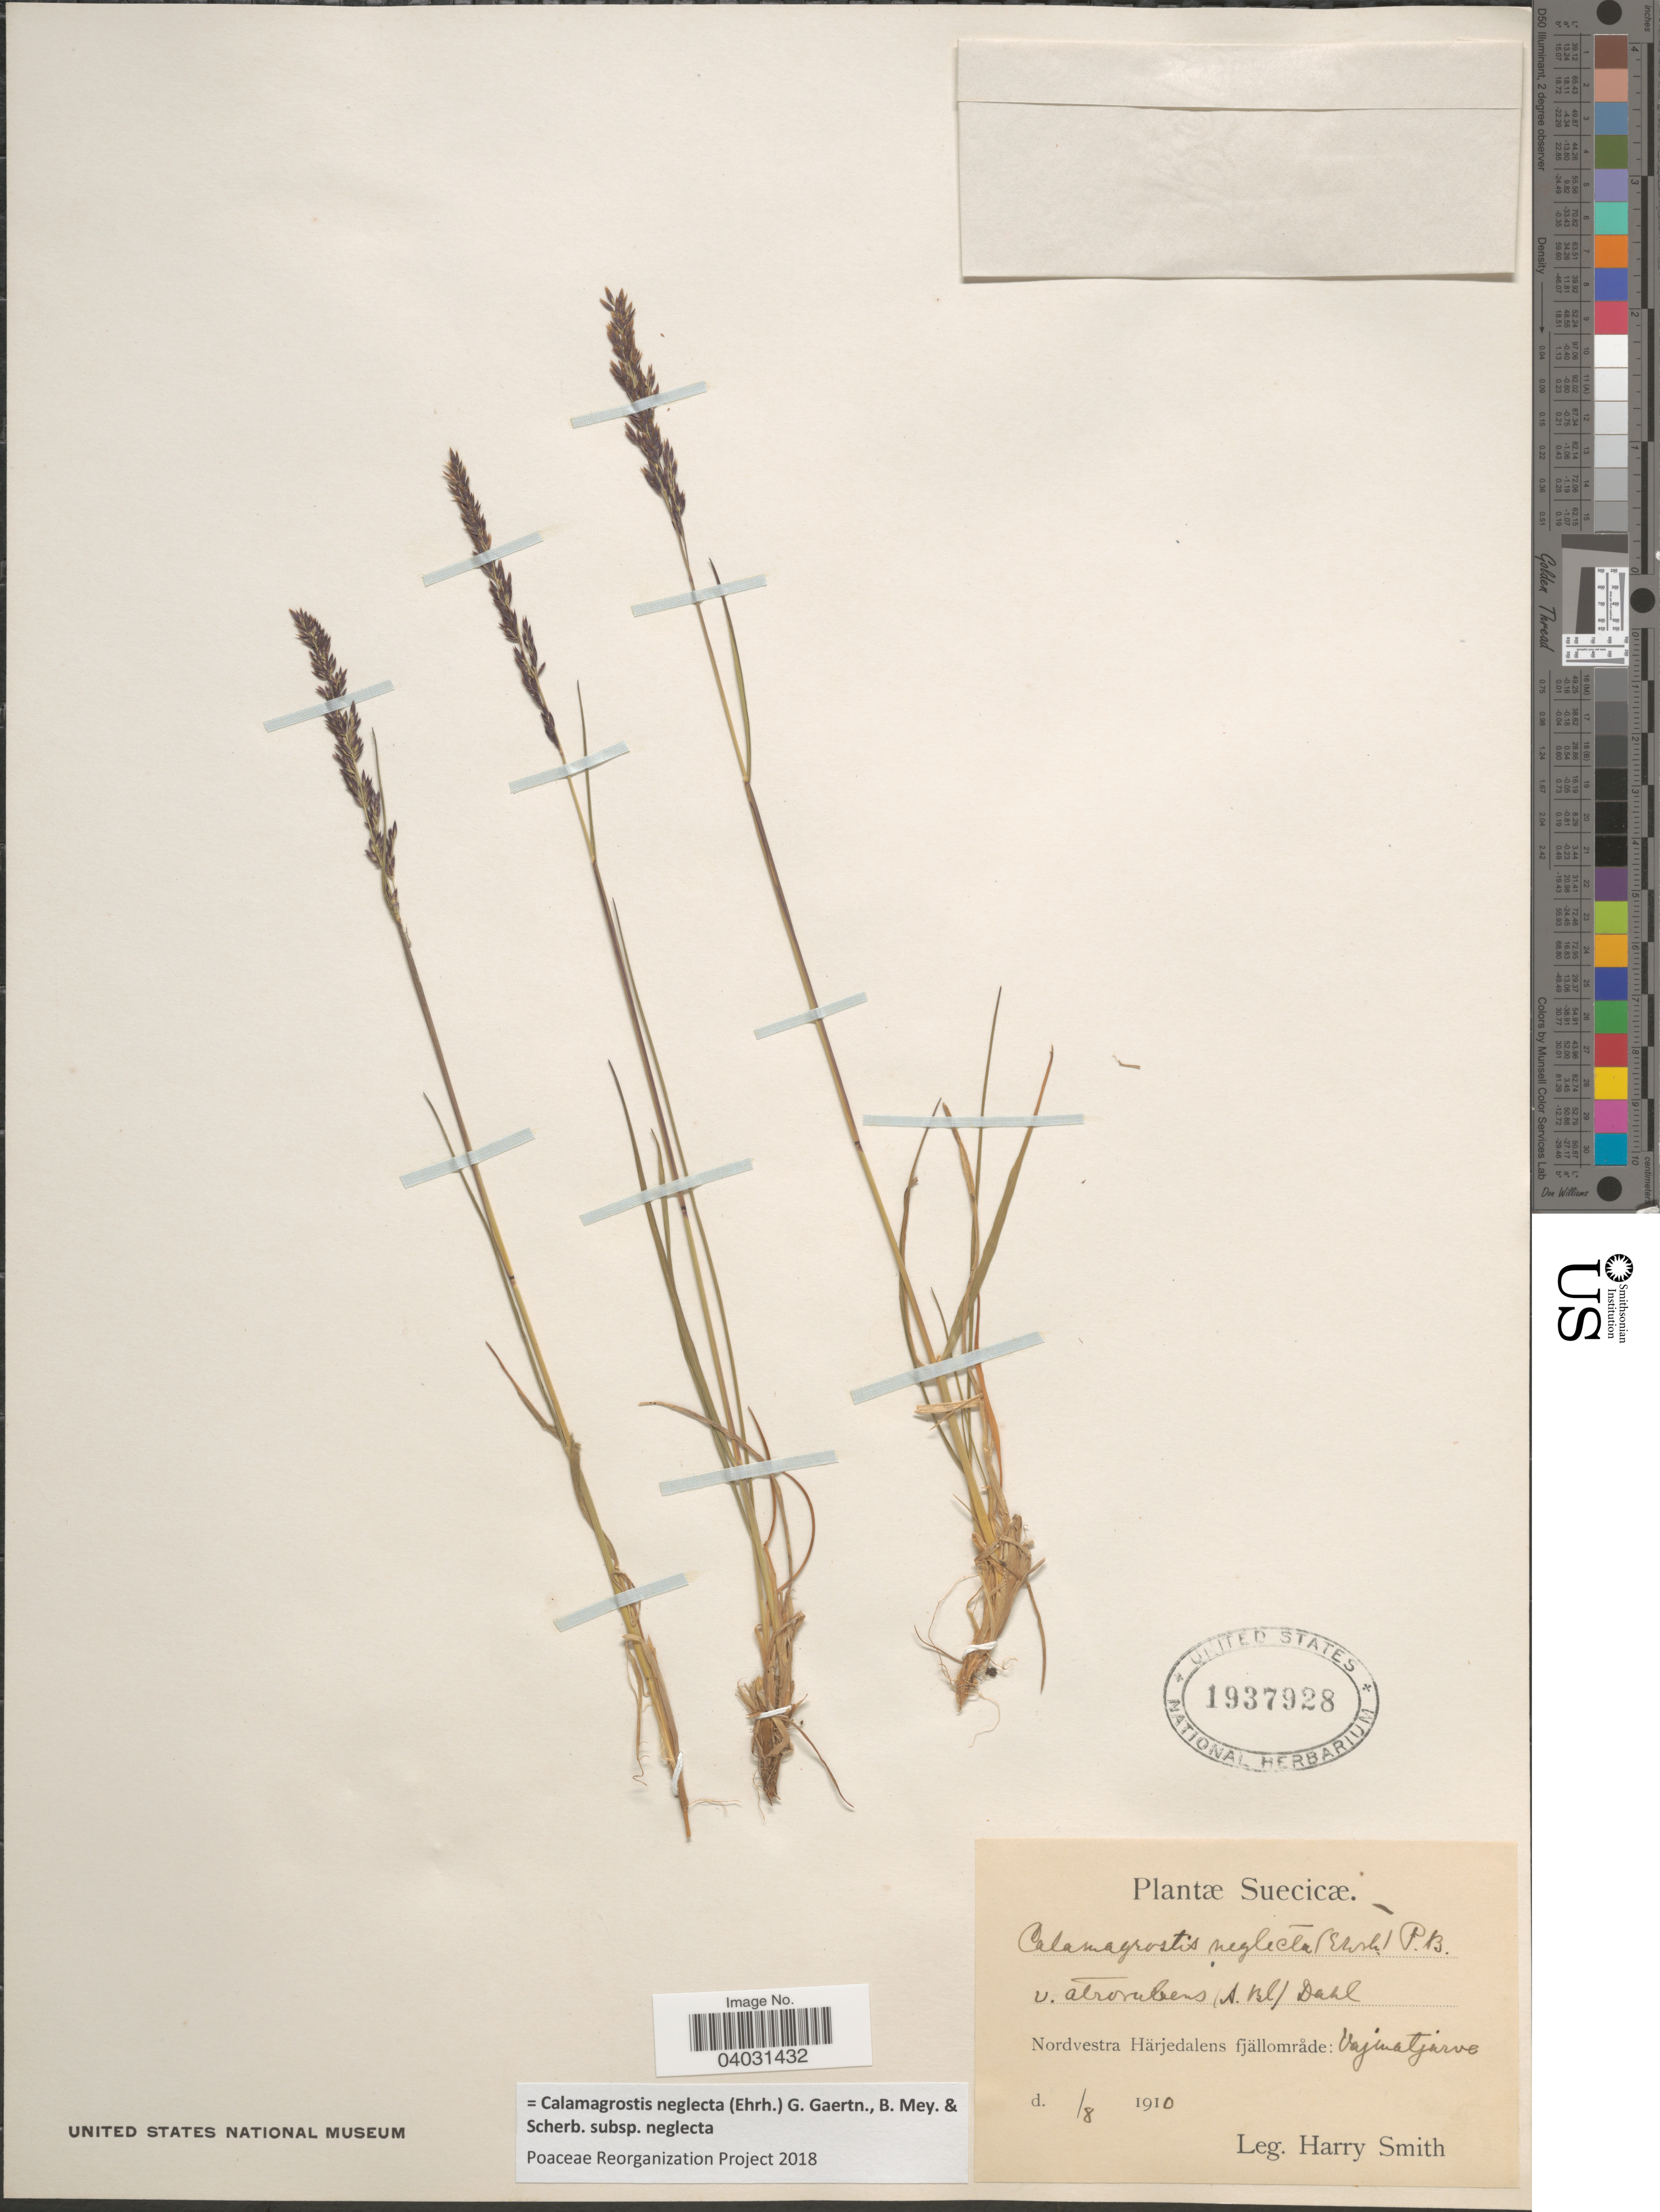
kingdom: Plantae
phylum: Tracheophyta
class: Liliopsida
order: Poales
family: Poaceae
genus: Calamagrostis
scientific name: Calamagrostis neglecta subsp. neglecta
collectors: H. Smith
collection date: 1910-08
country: Sweden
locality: Suecicæ. Nordvestra Härjedalens fjällområde: Vajmatjarve.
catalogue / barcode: US 1937928